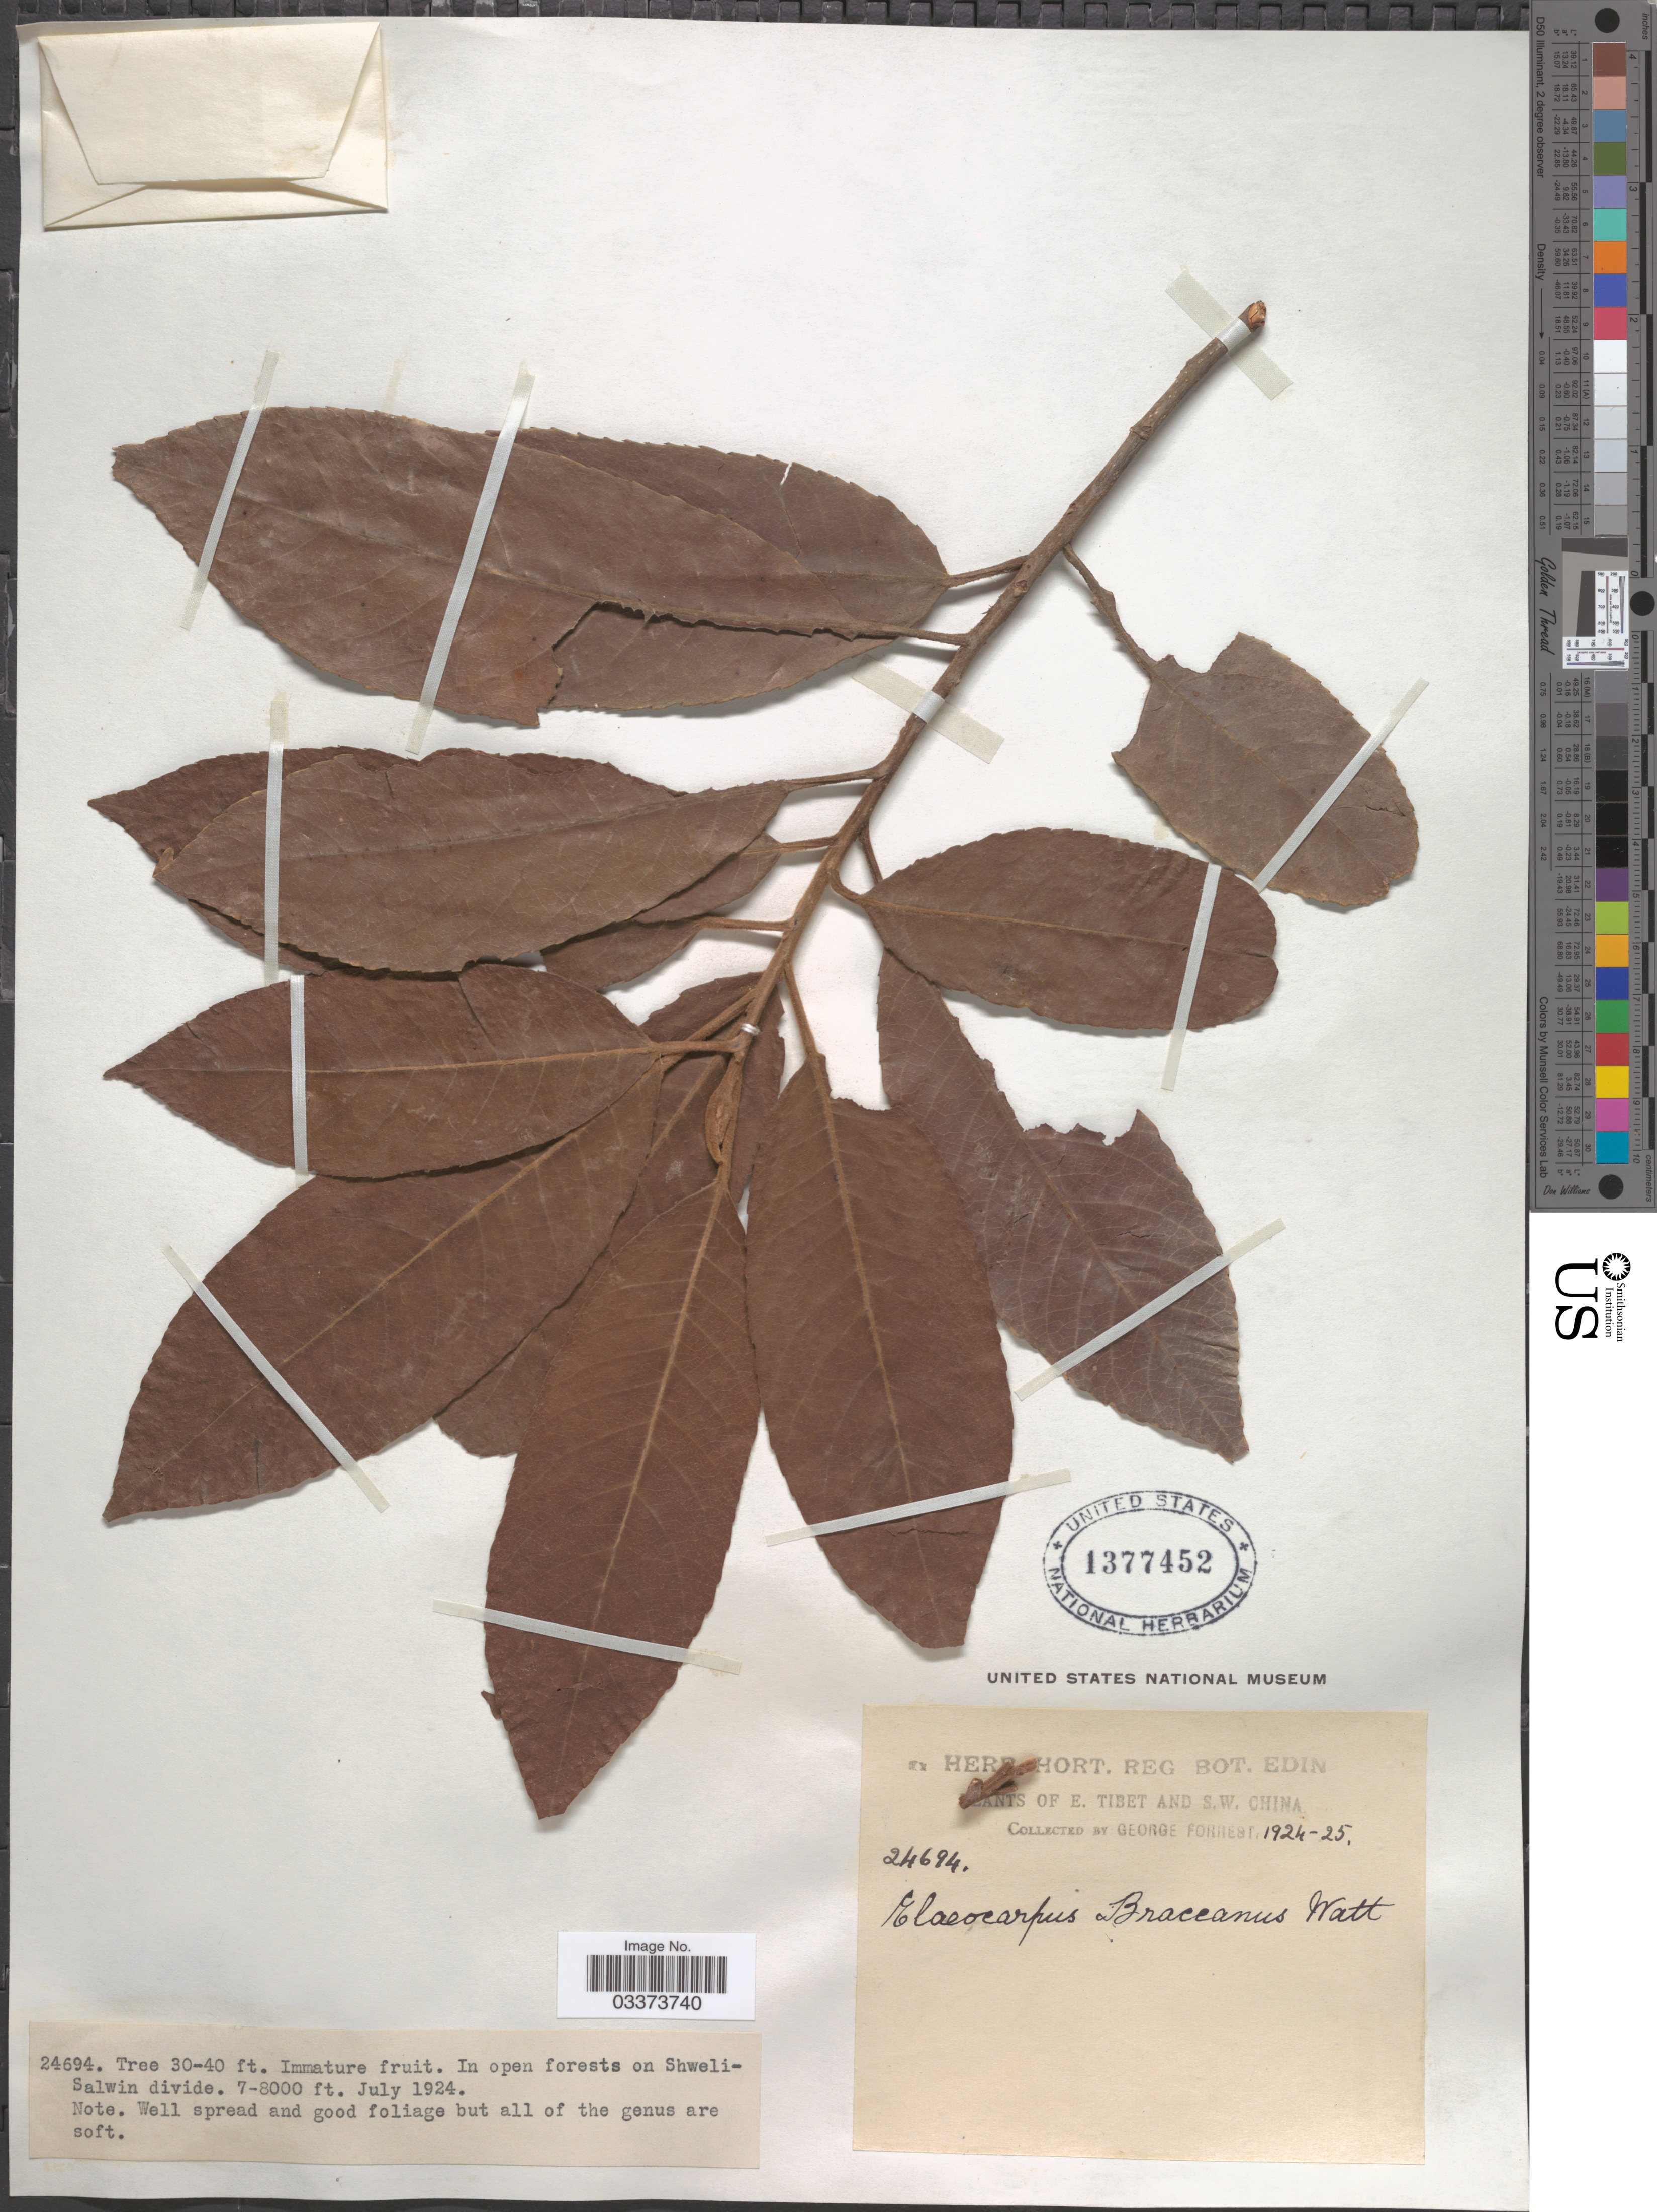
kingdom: Plantae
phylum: Tracheophyta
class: Magnoliopsida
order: Oxalidales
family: Elaeocarpaceae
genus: Elaeocarpus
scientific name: Elaeocarpus braceanus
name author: Watt ex C.B. Clarke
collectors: G. Forrest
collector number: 24694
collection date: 1924-07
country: China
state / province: Xizang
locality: E. Tibet and S.W. China, In open forests on Shweli-Salwin divide.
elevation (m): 2134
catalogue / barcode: US 1377452